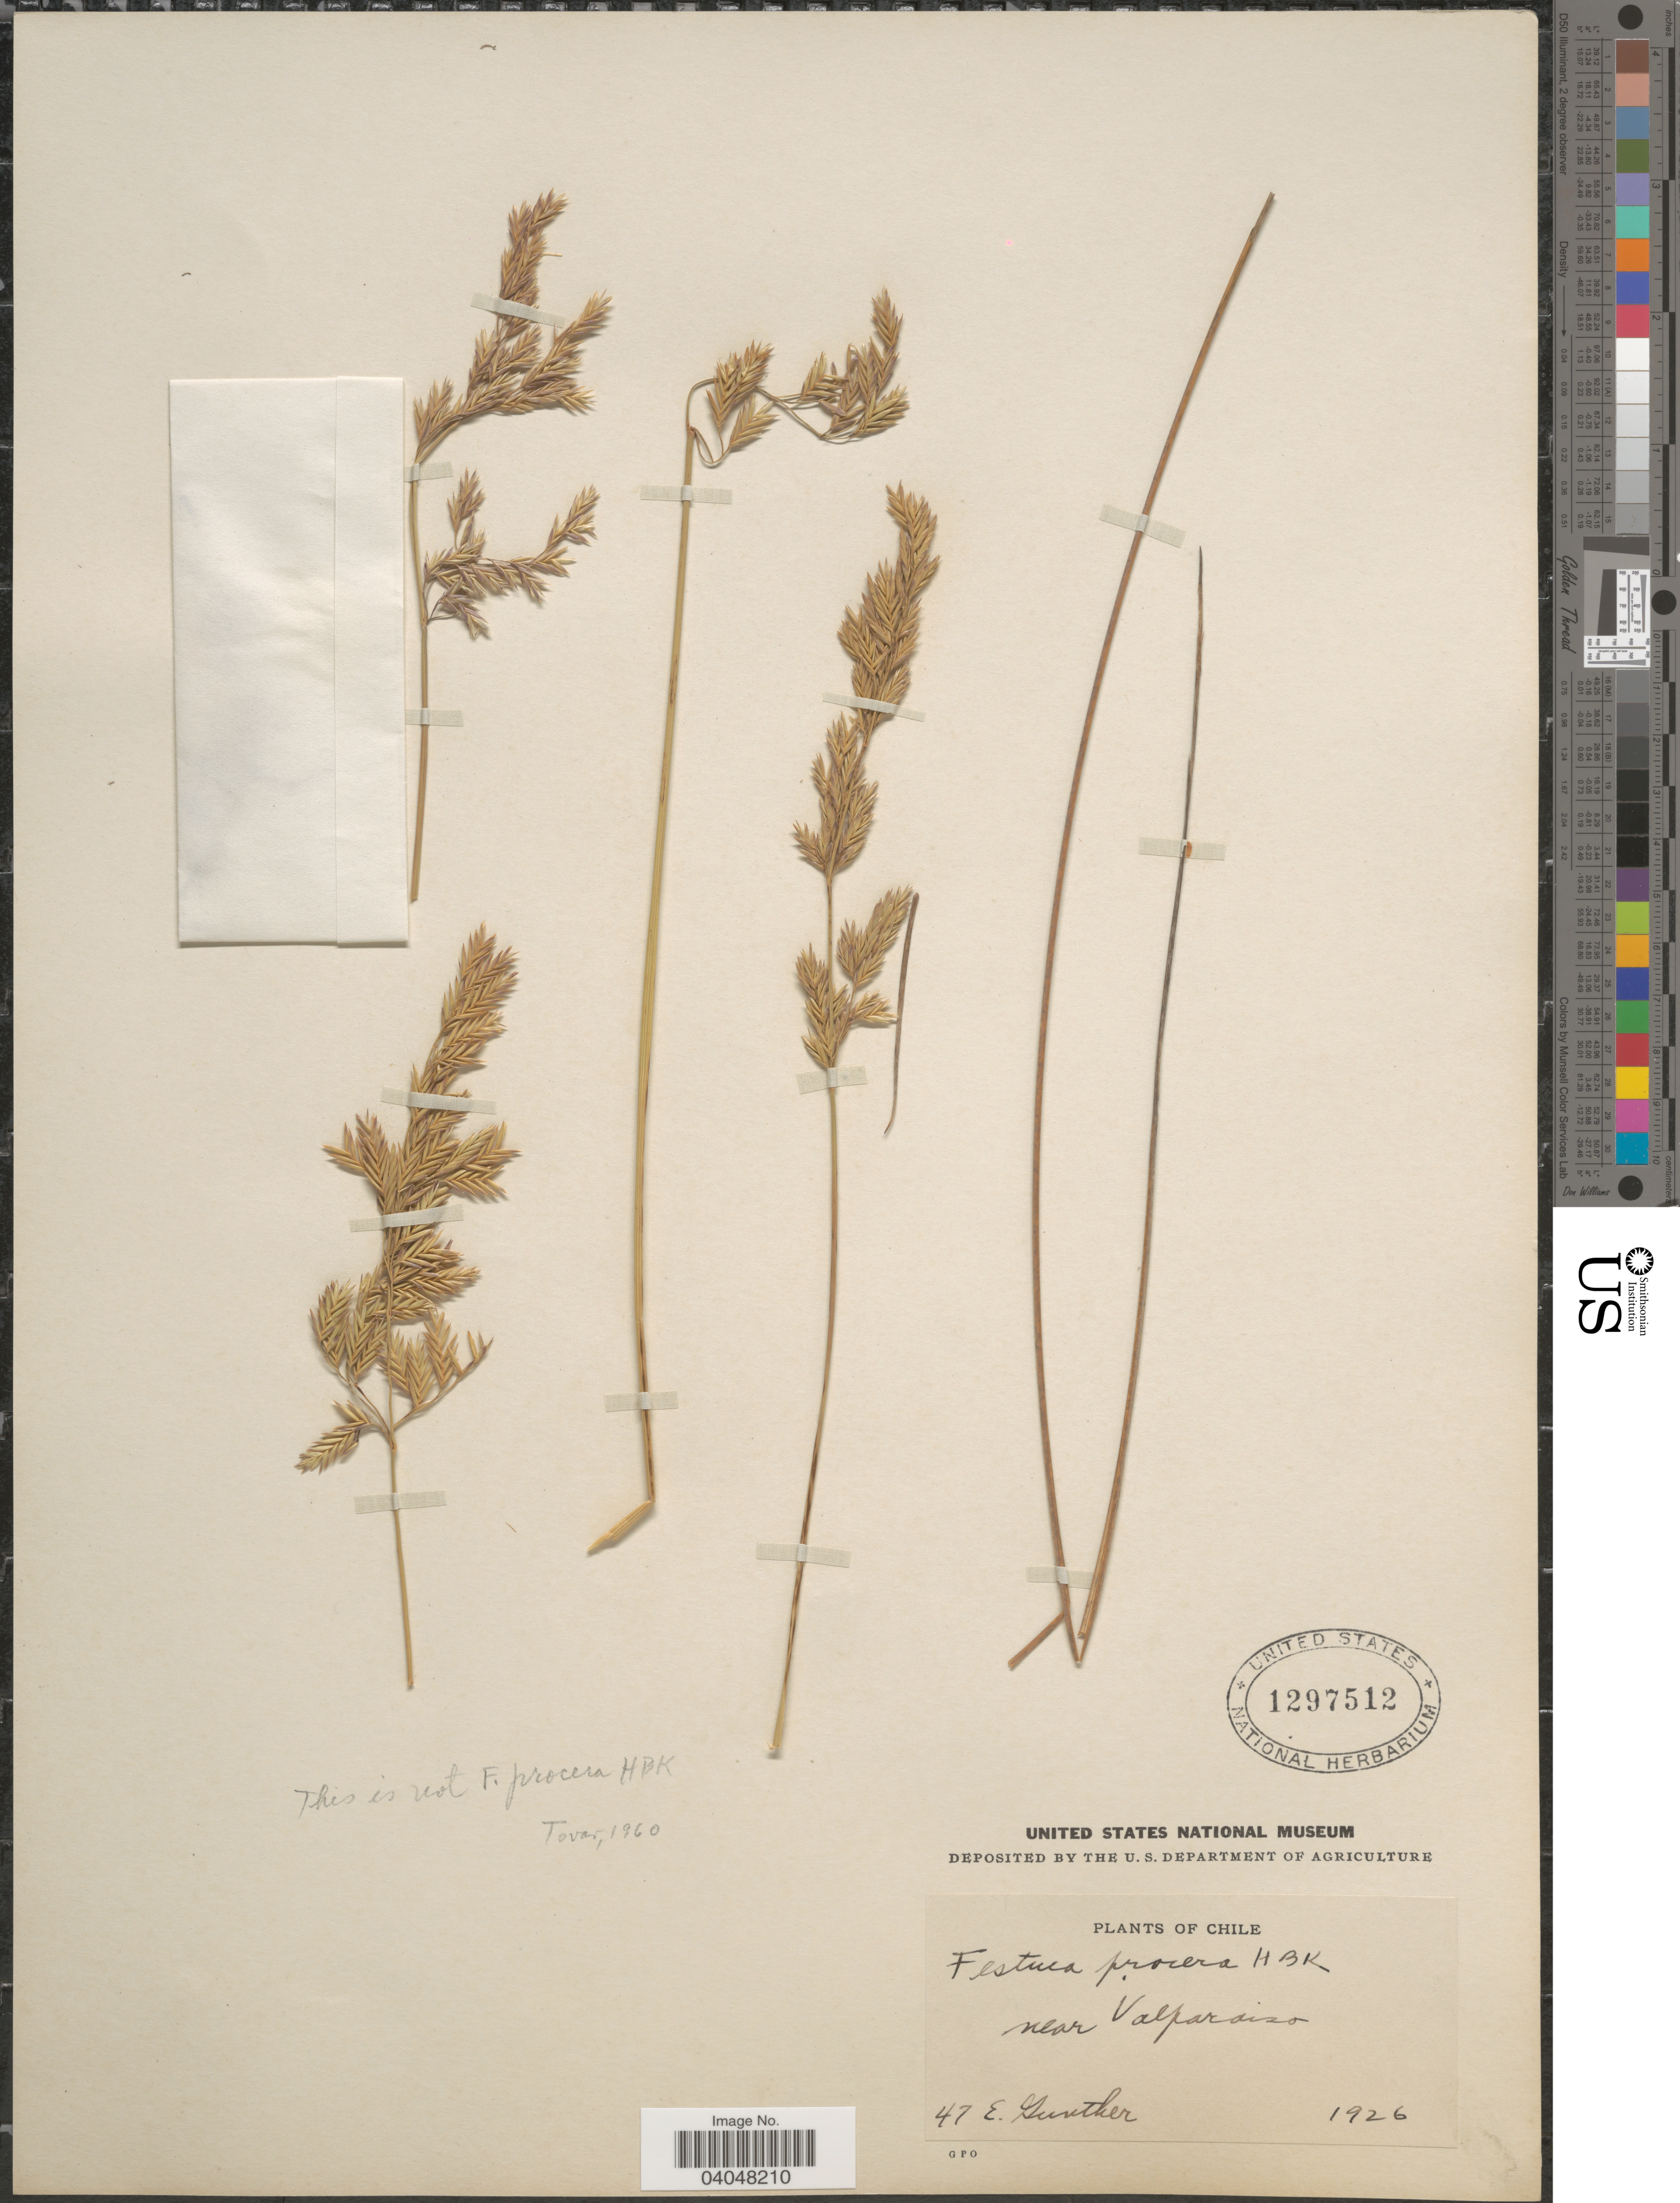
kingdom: Plantae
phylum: Tracheophyta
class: Liliopsida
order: Poales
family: Poaceae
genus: Festuca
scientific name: Festuca procera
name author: Kunth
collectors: E. Gunther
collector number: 47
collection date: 1926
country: Chile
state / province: Valparaíso (V)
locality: Near Valparaiso.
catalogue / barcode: US 1297512